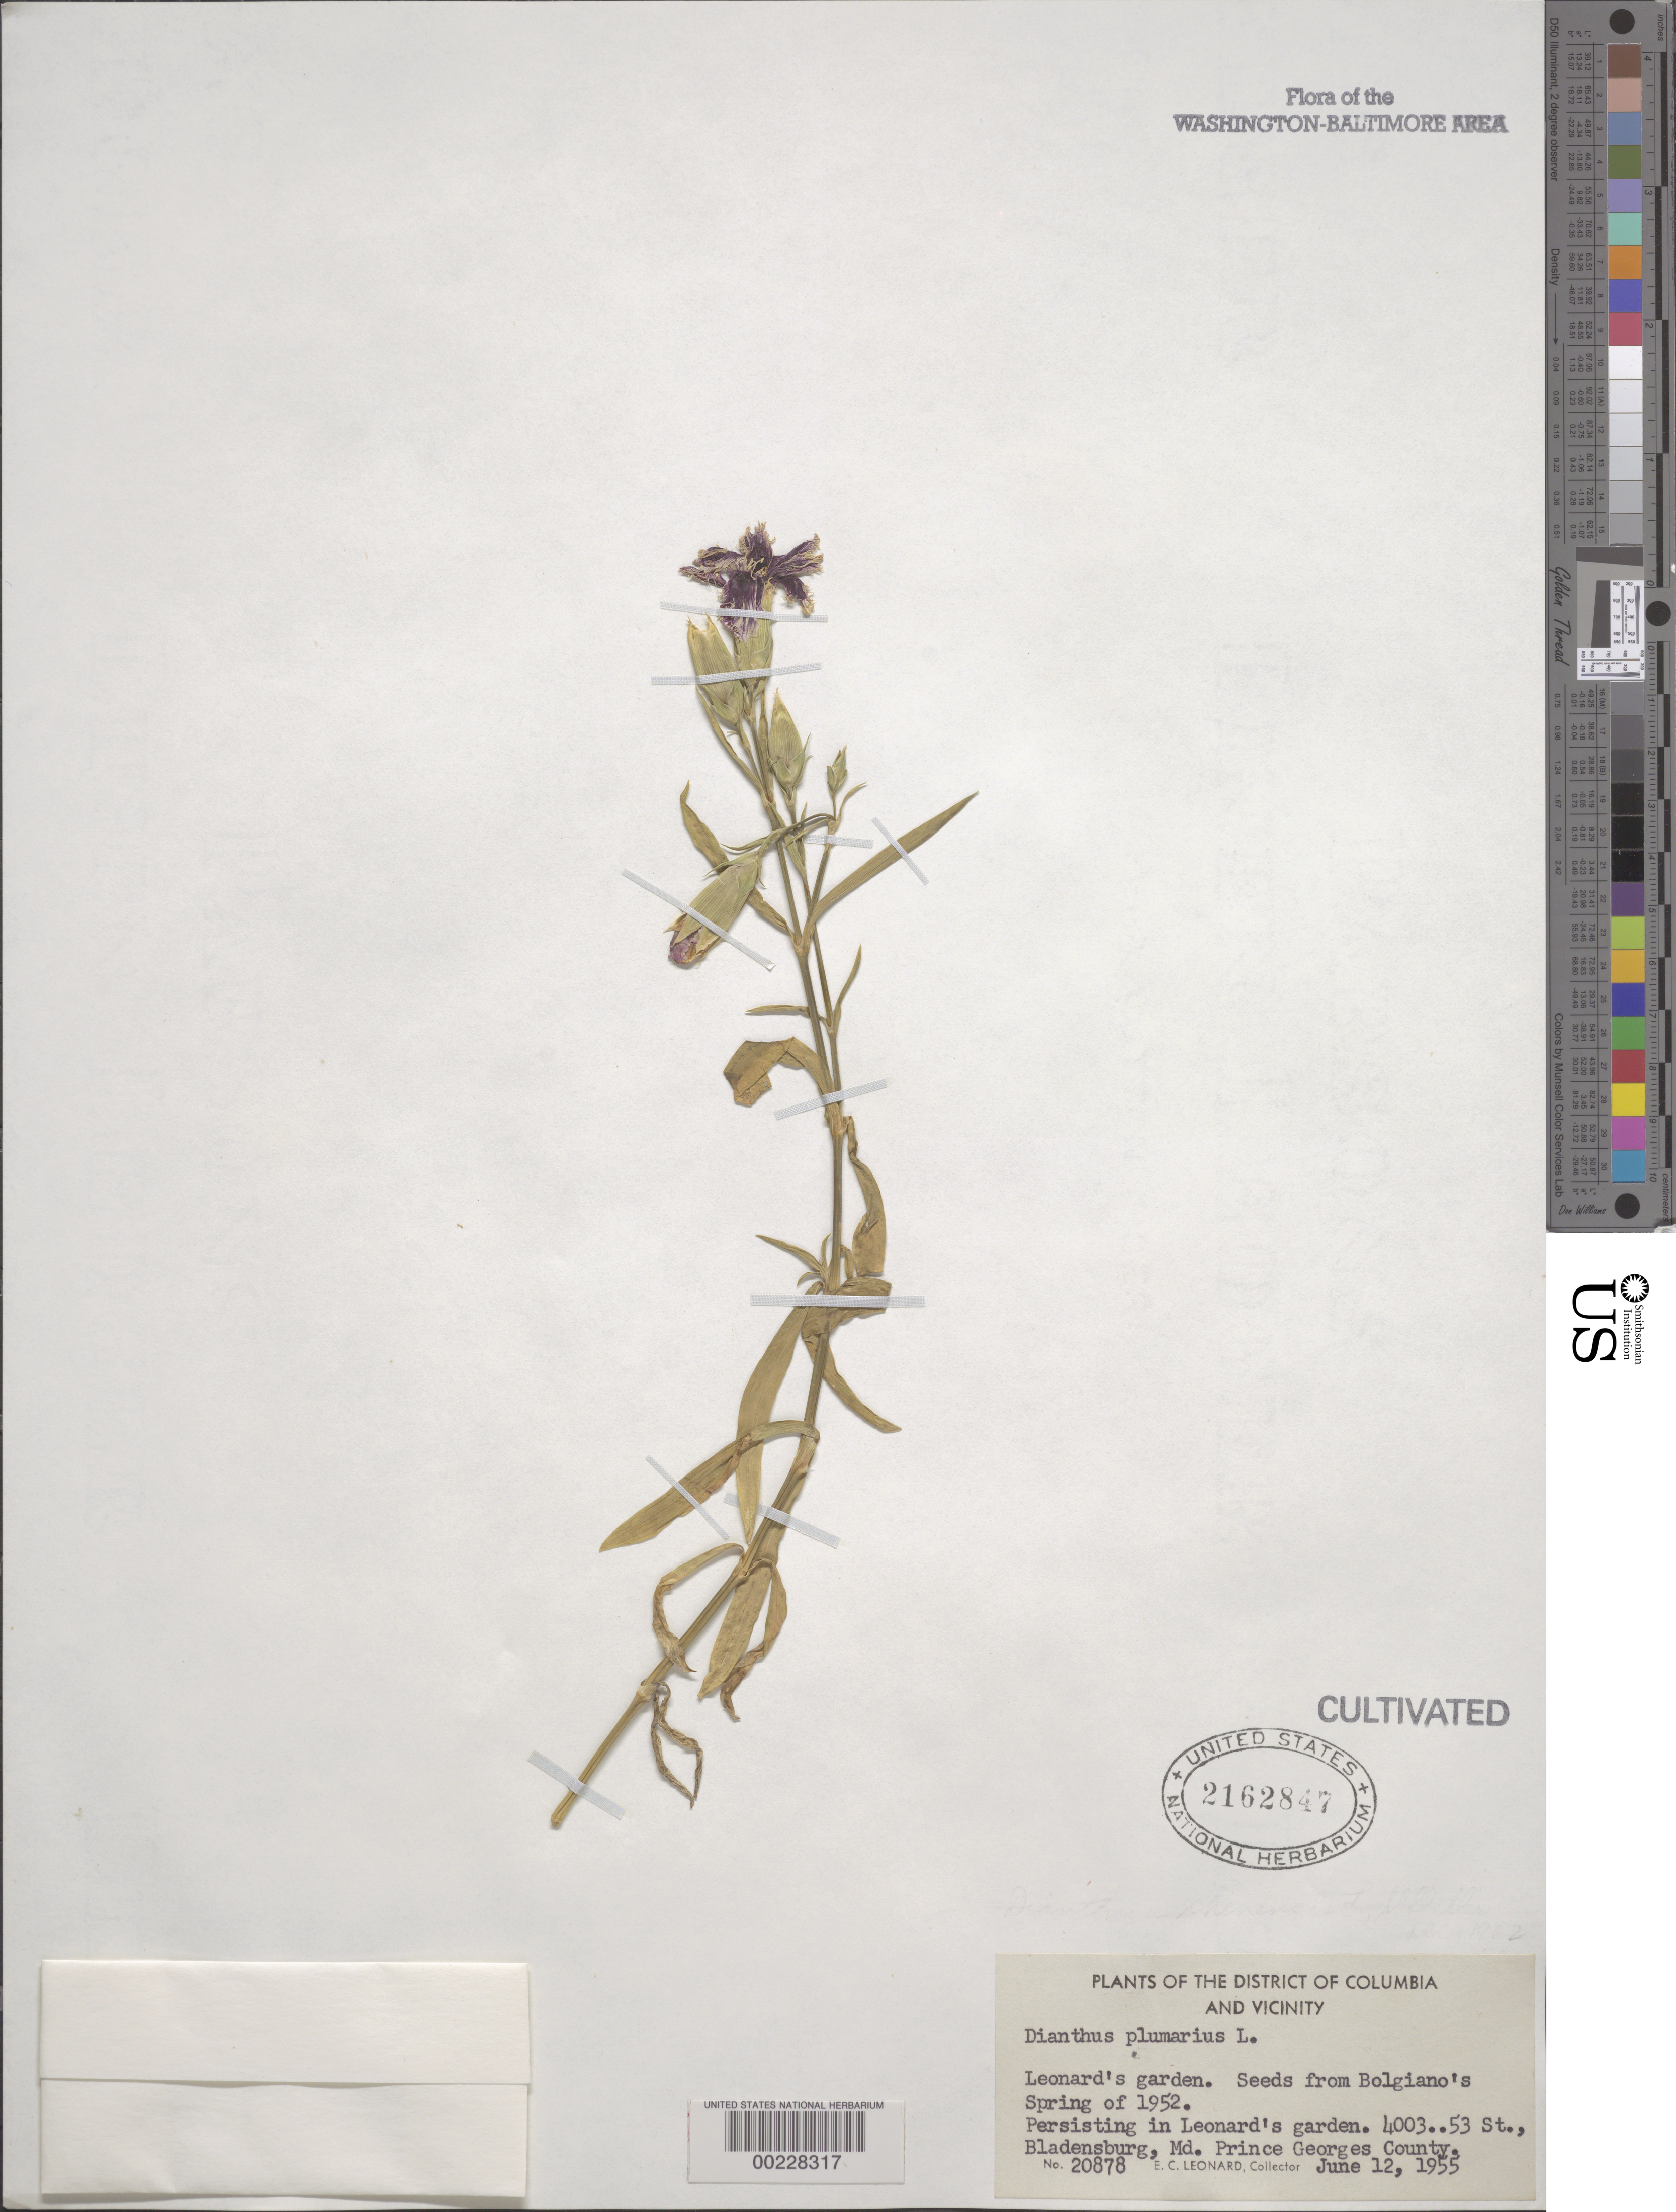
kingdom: Plantae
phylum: Tracheophyta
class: Magnoliopsida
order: Caryophyllales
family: Caryophyllaceae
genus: Dianthus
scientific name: Dianthus plumarius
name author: L.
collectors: E. C. Leonard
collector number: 20878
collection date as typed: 12 Jun 1955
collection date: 1955-06-12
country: United States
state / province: Maryland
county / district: Prince George's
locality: Bladensburg, 4003 53 St; Leonard's garden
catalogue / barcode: US 2162847